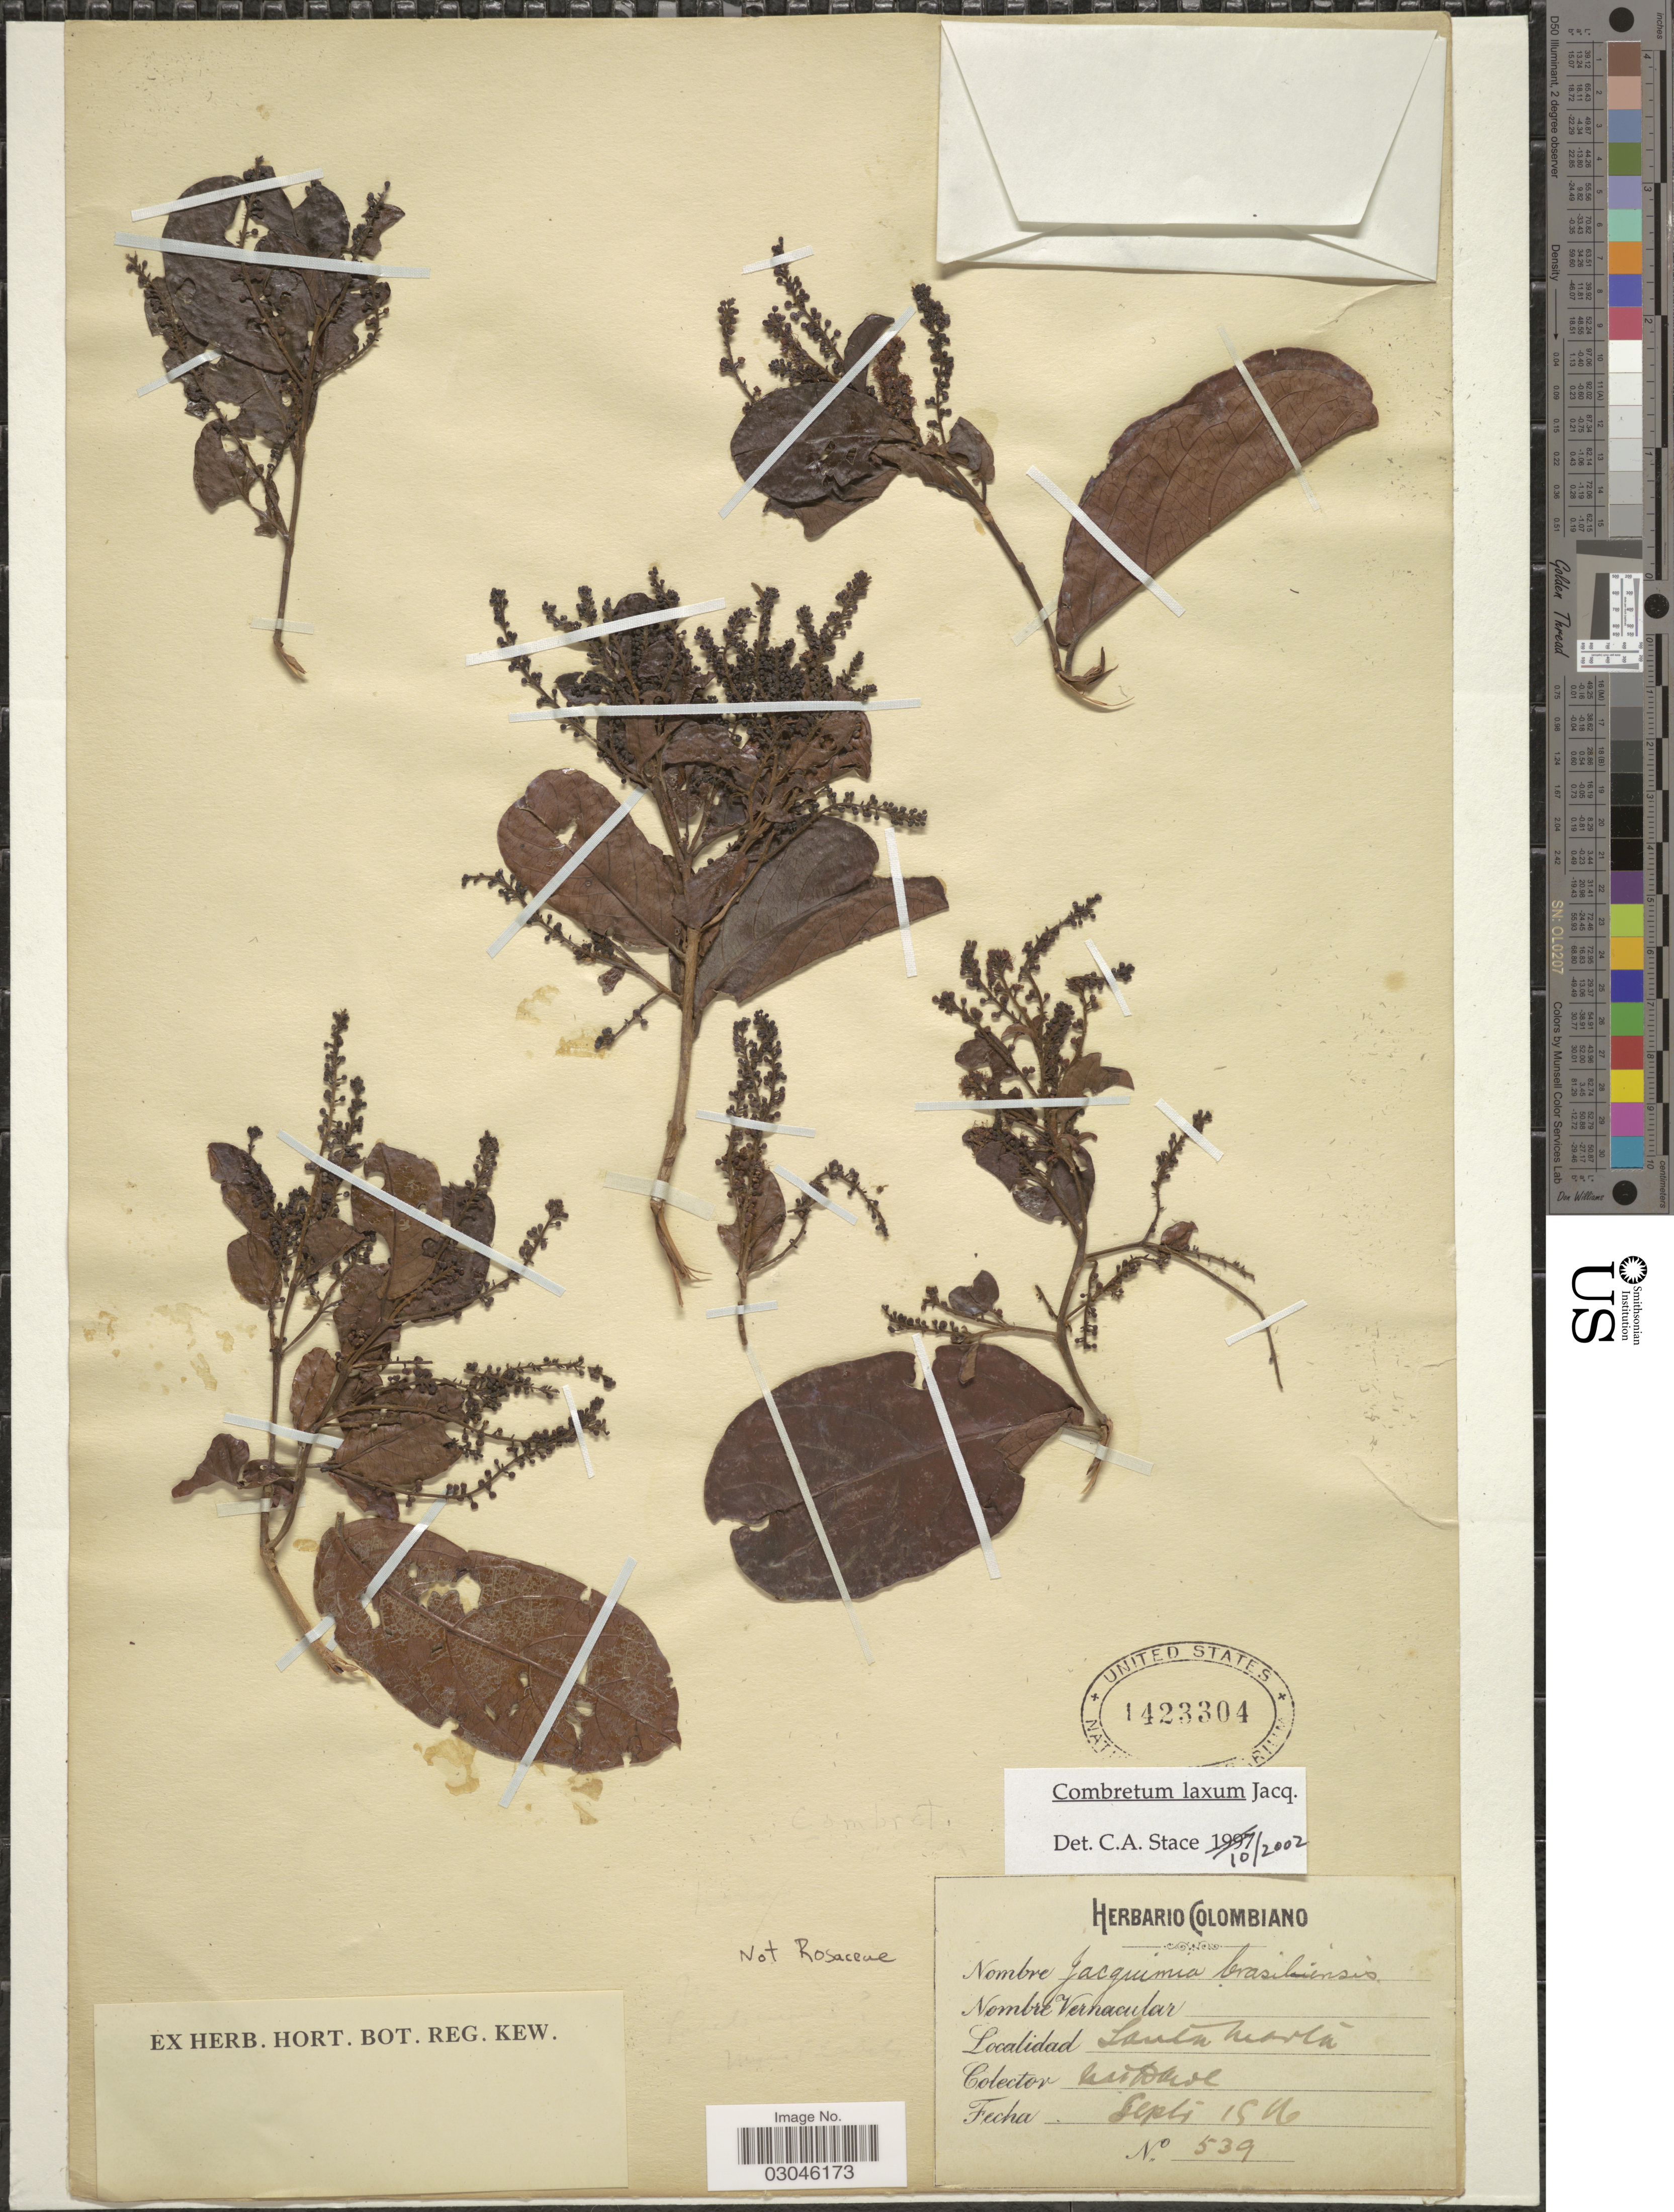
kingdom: Plantae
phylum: Tracheophyta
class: Magnoliopsida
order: Myrtales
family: Combretaceae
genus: Combretum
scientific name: Combretum laxum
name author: Jacq.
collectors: M. T. Dawe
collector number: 539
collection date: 1916-09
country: Colombia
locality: Santa Marta.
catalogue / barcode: US 1423304